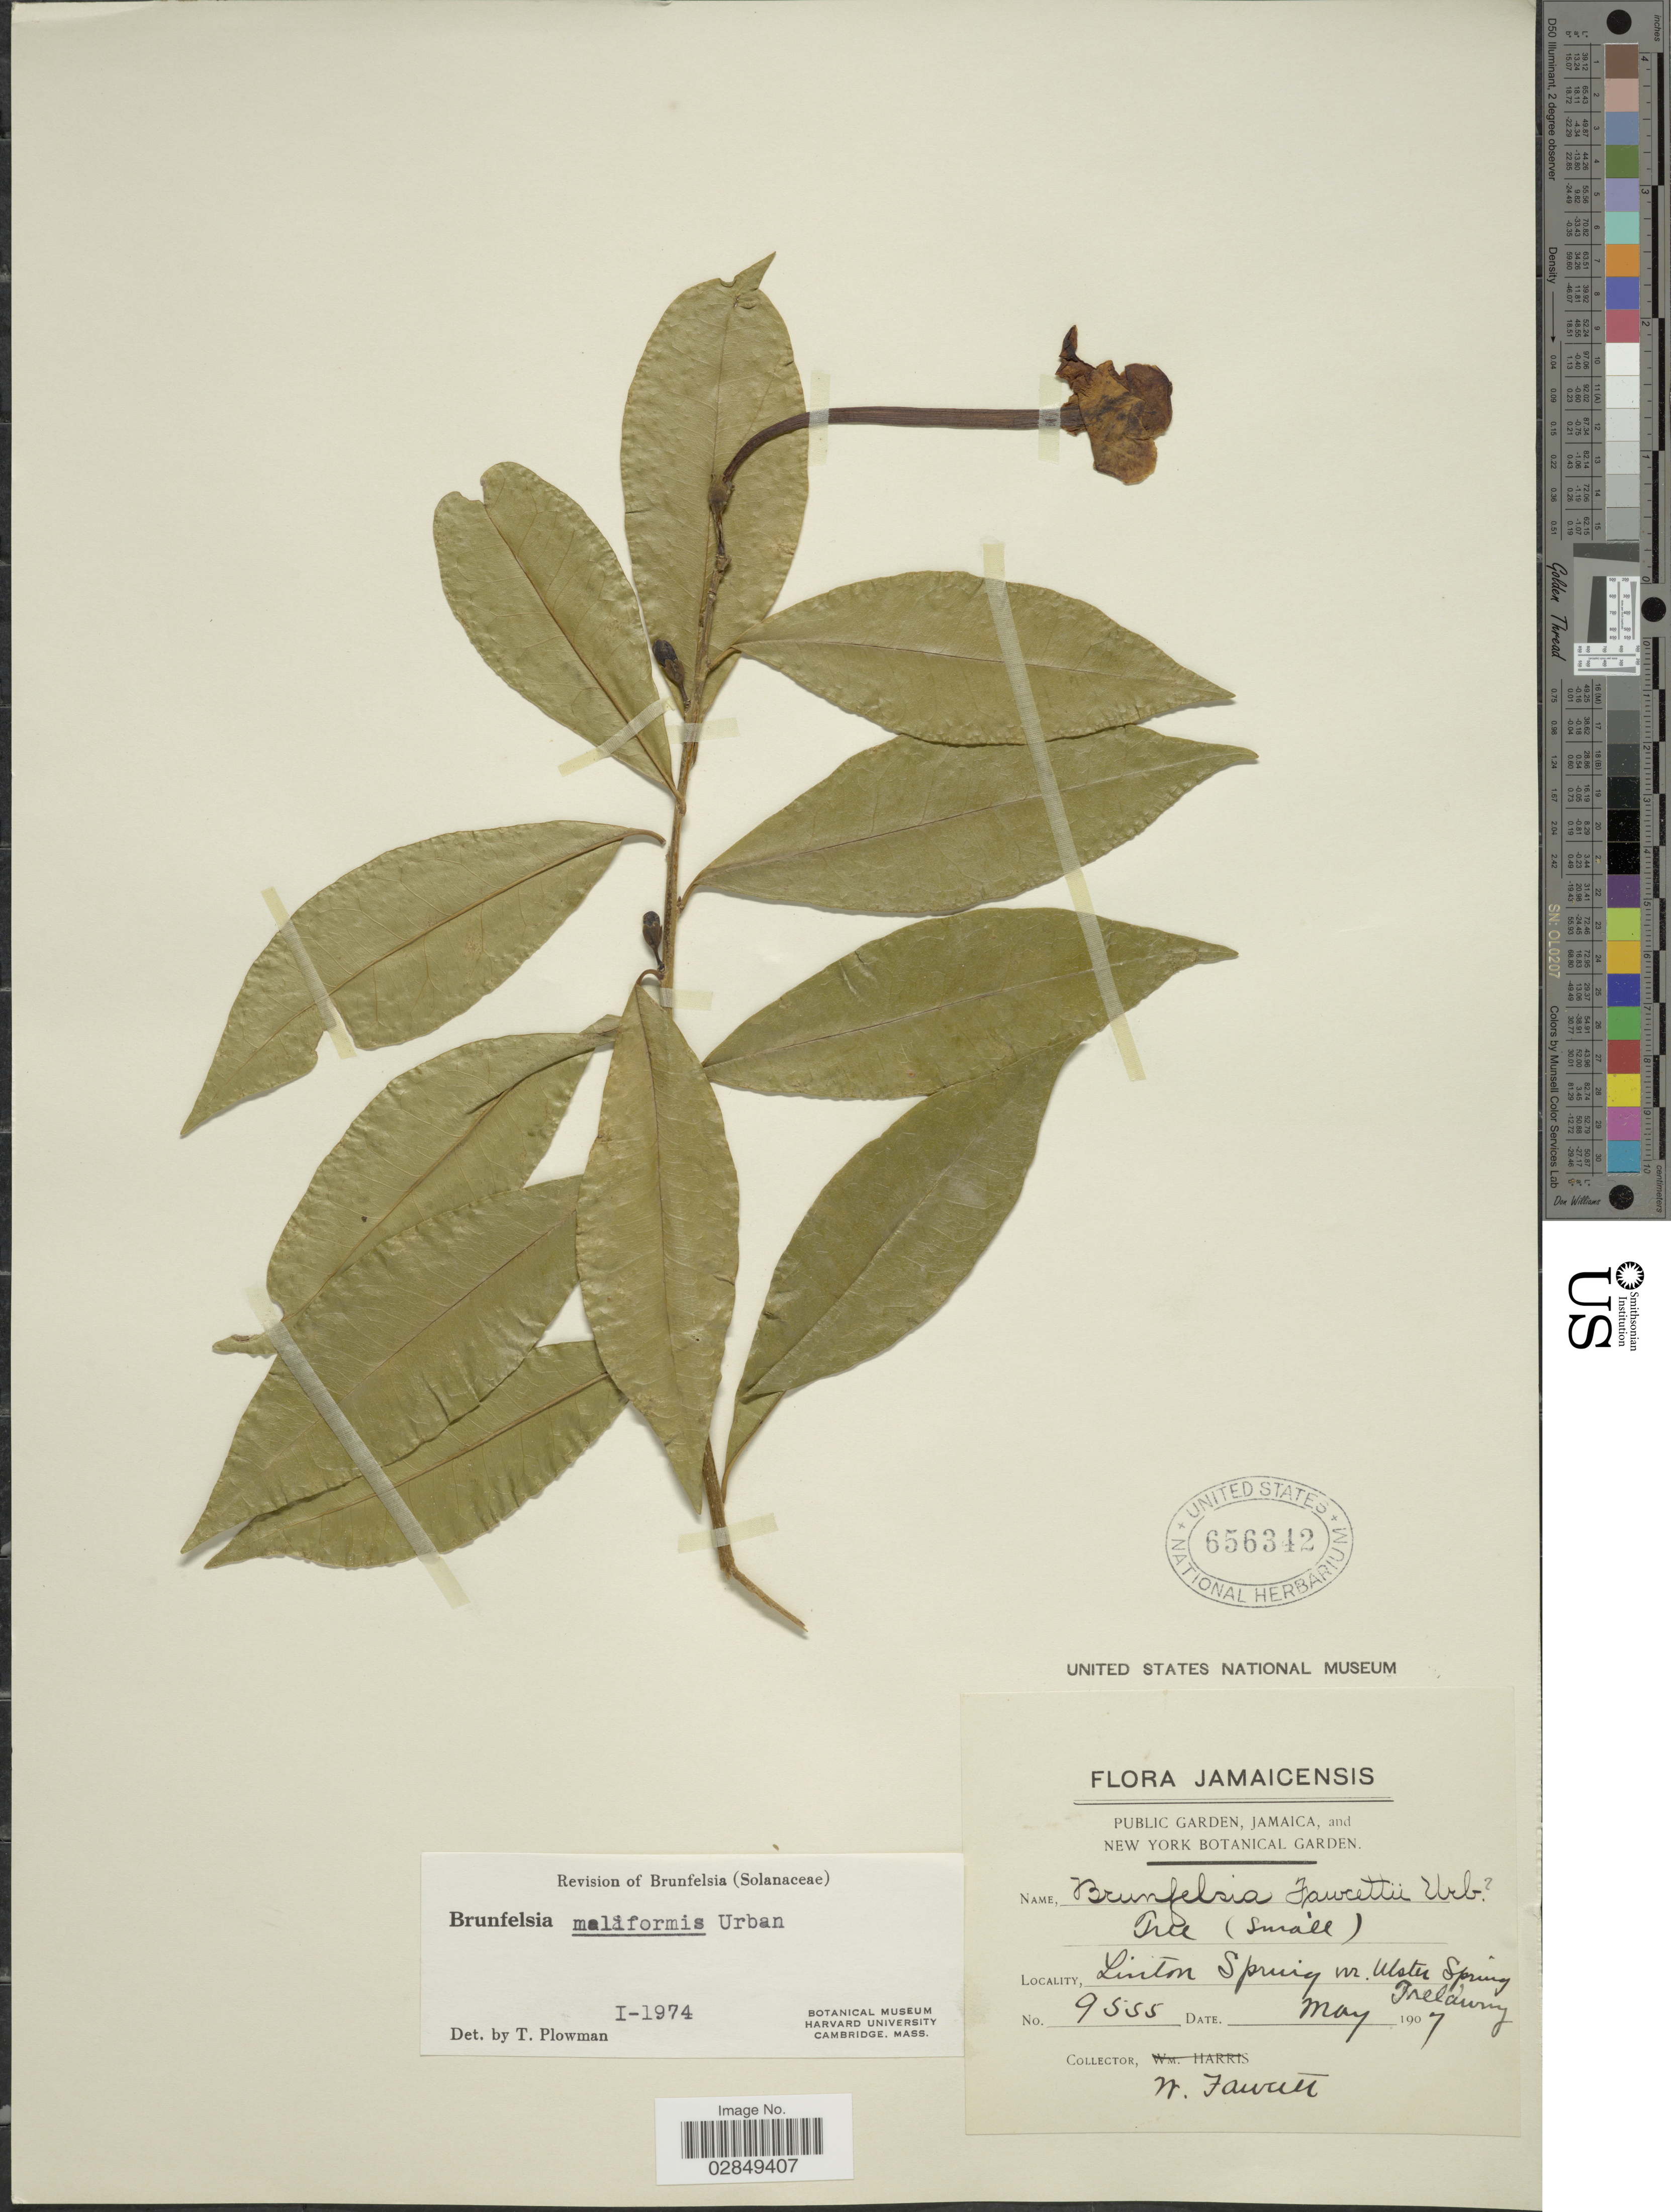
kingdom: Plantae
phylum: Tracheophyta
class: Magnoliopsida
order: Solanales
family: Solanaceae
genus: Brunfelsia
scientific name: Brunfelsia maliformis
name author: Urb.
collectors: N. Fawcett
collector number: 9555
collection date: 1907-05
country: Jamaica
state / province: Trelawny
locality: Linton Spring nr Ulster Spring.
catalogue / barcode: US 656342